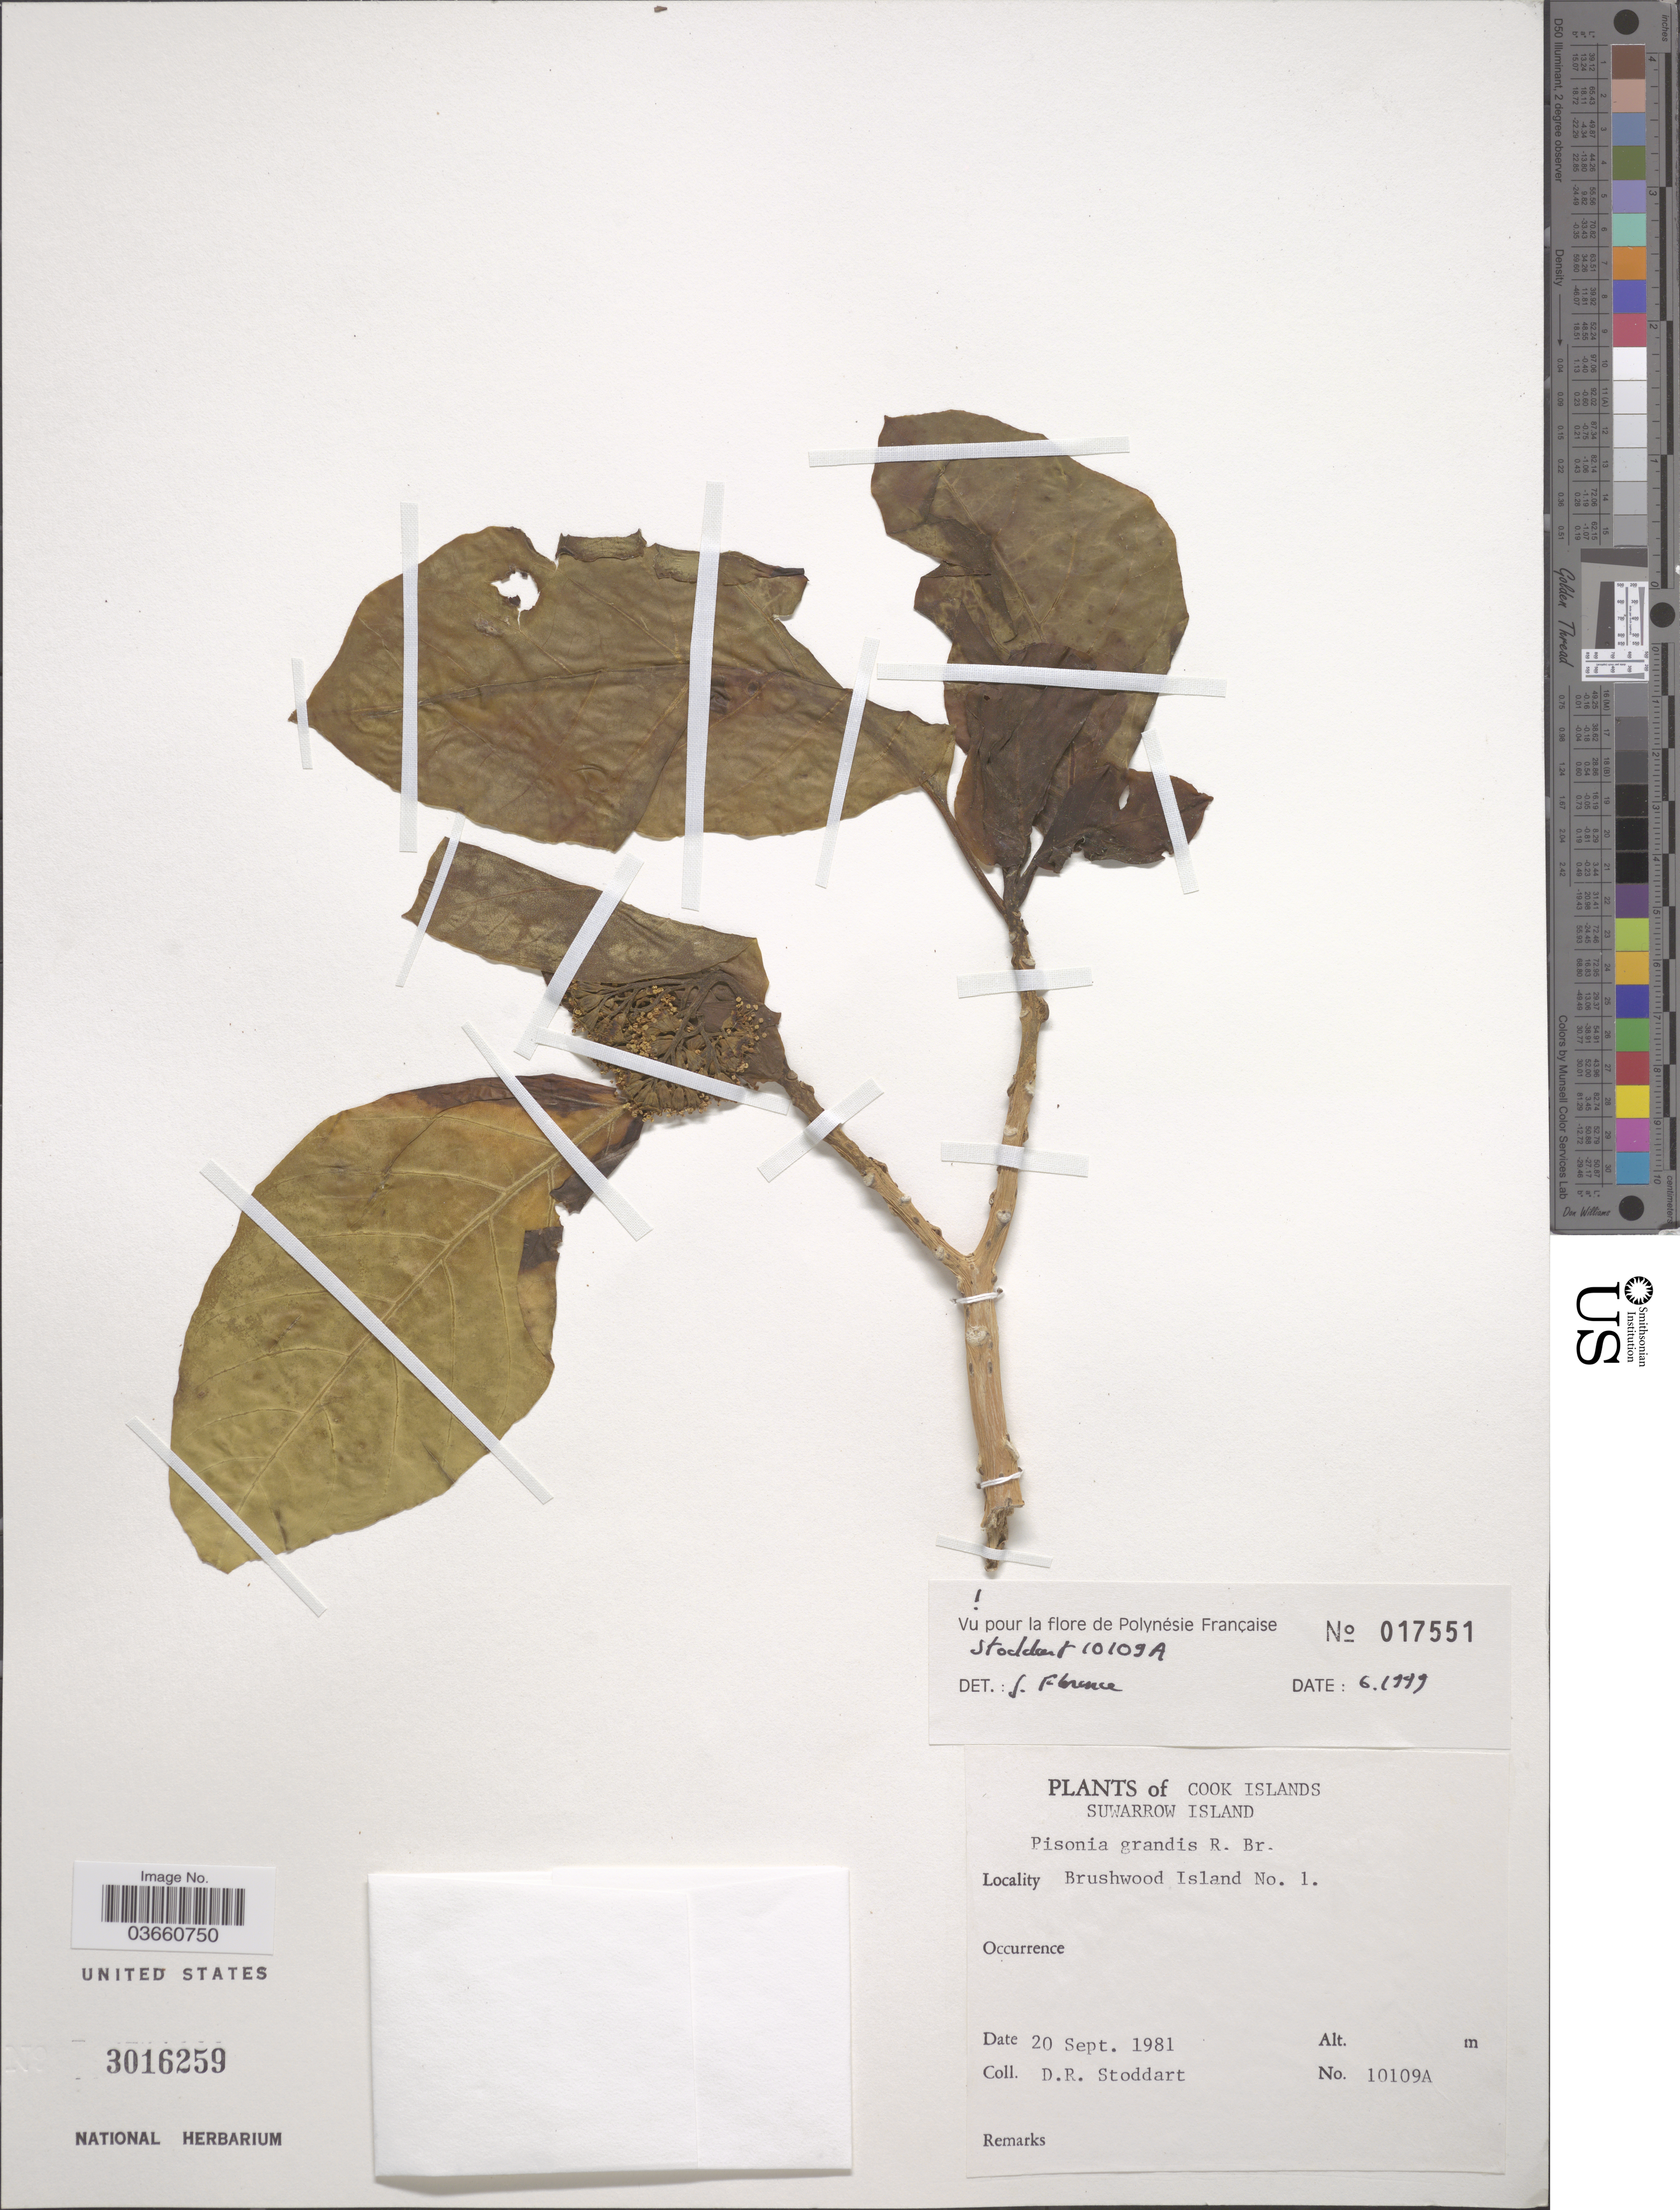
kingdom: Plantae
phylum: Tracheophyta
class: Magnoliopsida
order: Caryophyllales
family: Nyctaginaceae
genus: Pisonia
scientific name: Pisonia grandis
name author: R. Br.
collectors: D. R. Stoddart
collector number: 10109A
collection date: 1981-09-20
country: Cook Islands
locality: Suwarrow Island. Brushwood Island No. 1.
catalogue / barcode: US 3016259